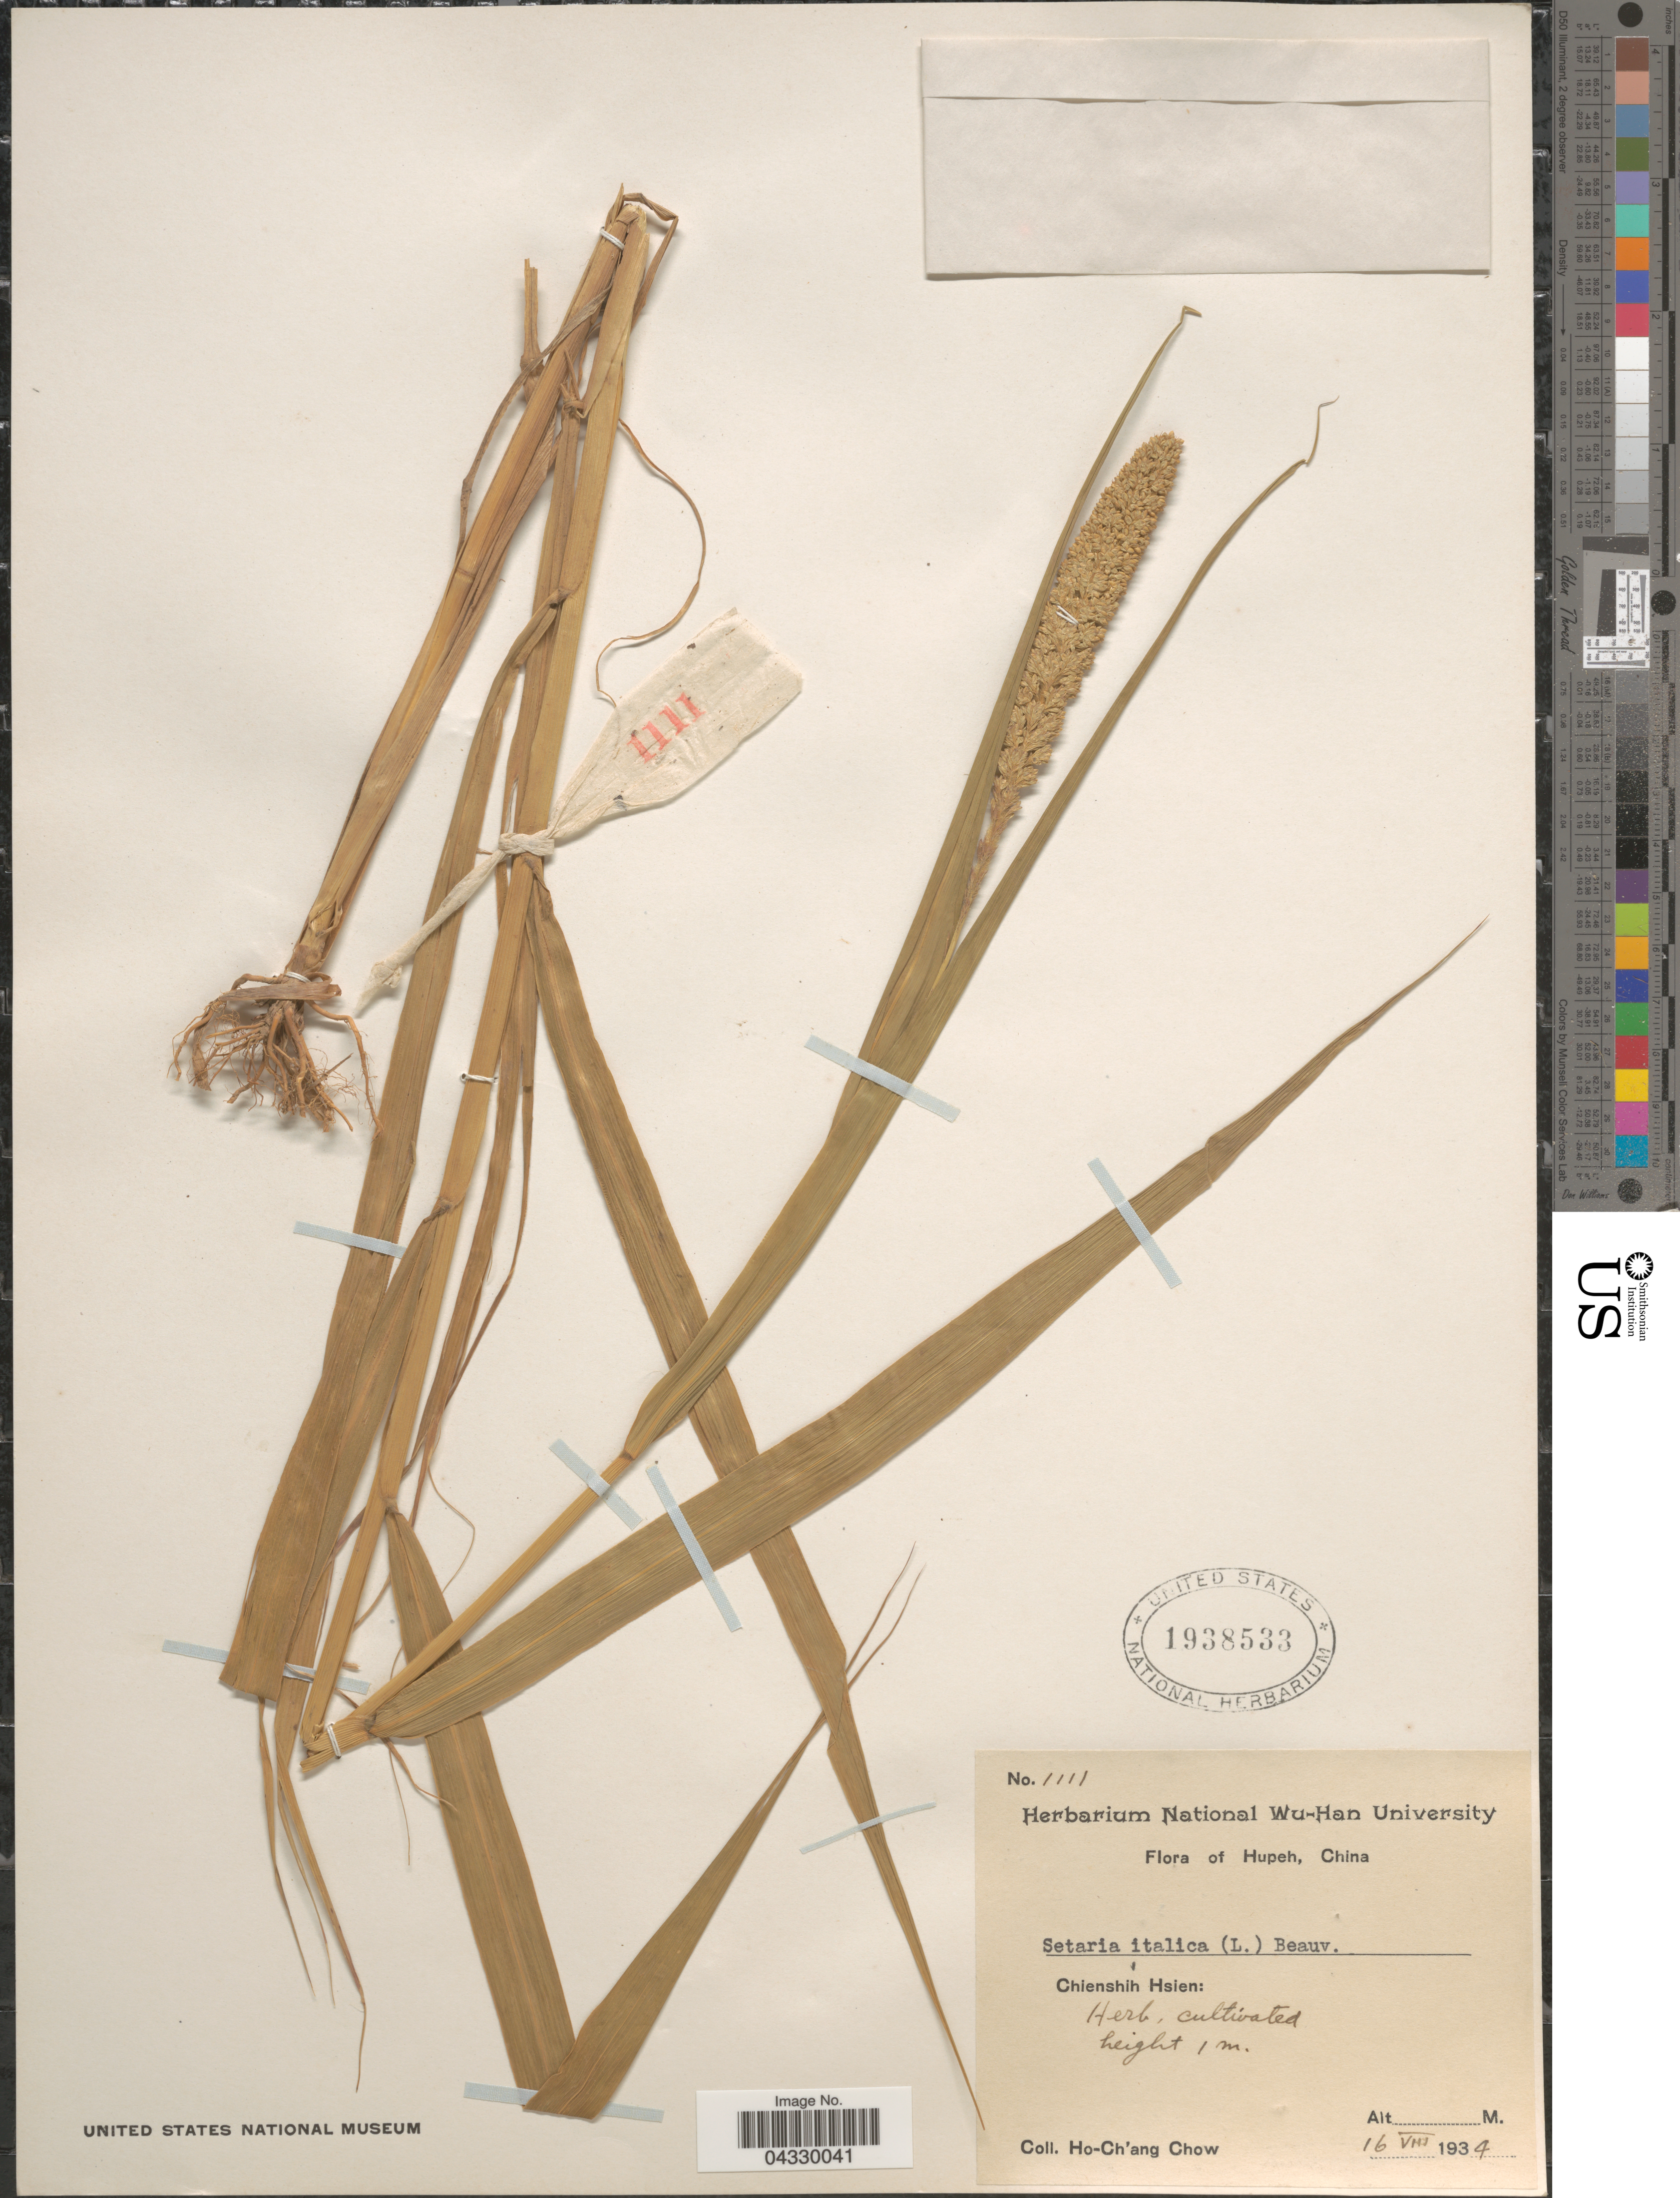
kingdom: Plantae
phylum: Tracheophyta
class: Liliopsida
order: Poales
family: Poaceae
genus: Setaria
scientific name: Setaria italica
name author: (L.) P. Beauv.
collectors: H. Chow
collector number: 1111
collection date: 1934-08-16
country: China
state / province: Hubei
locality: Hupeh. Chienshih Hsien.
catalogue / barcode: US 1938533